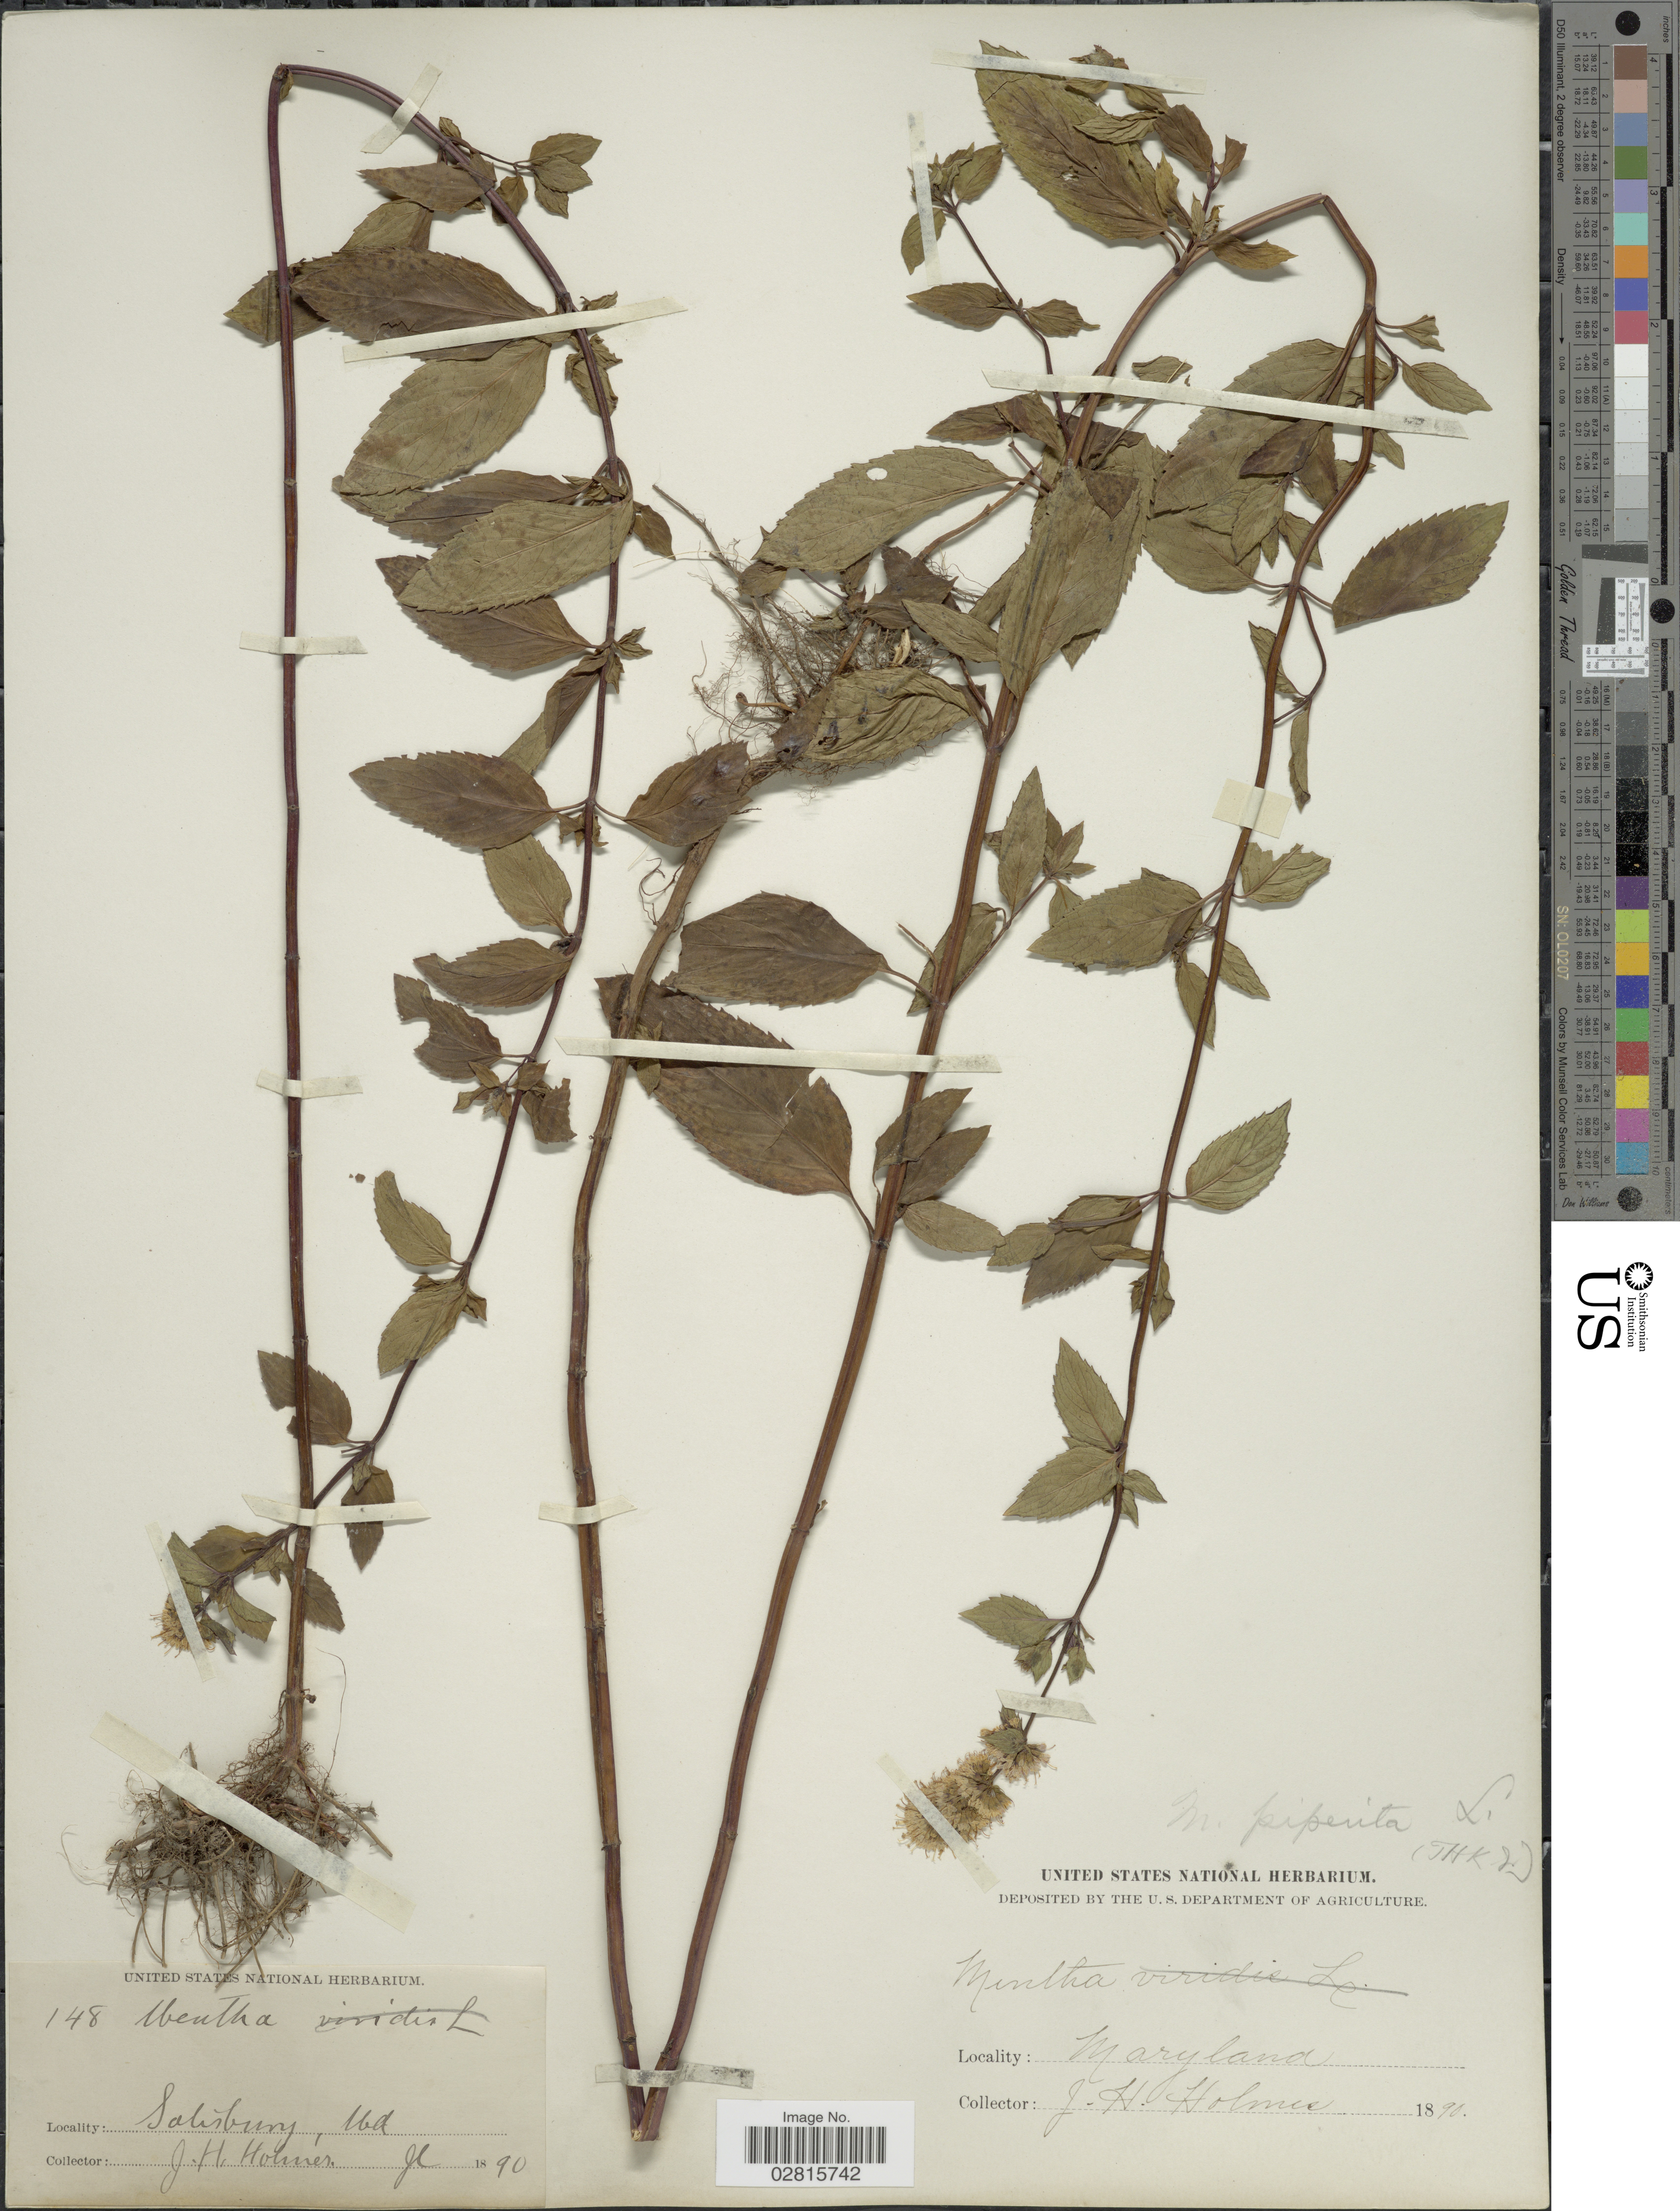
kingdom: Plantae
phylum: Tracheophyta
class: Magnoliopsida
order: Lamiales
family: Lamiaceae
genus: Mentha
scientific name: Mentha x piperita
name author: L.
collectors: J. Holmes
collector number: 148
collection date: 1890-07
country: United States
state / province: Maryland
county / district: Wicomico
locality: Salisbury, Md.